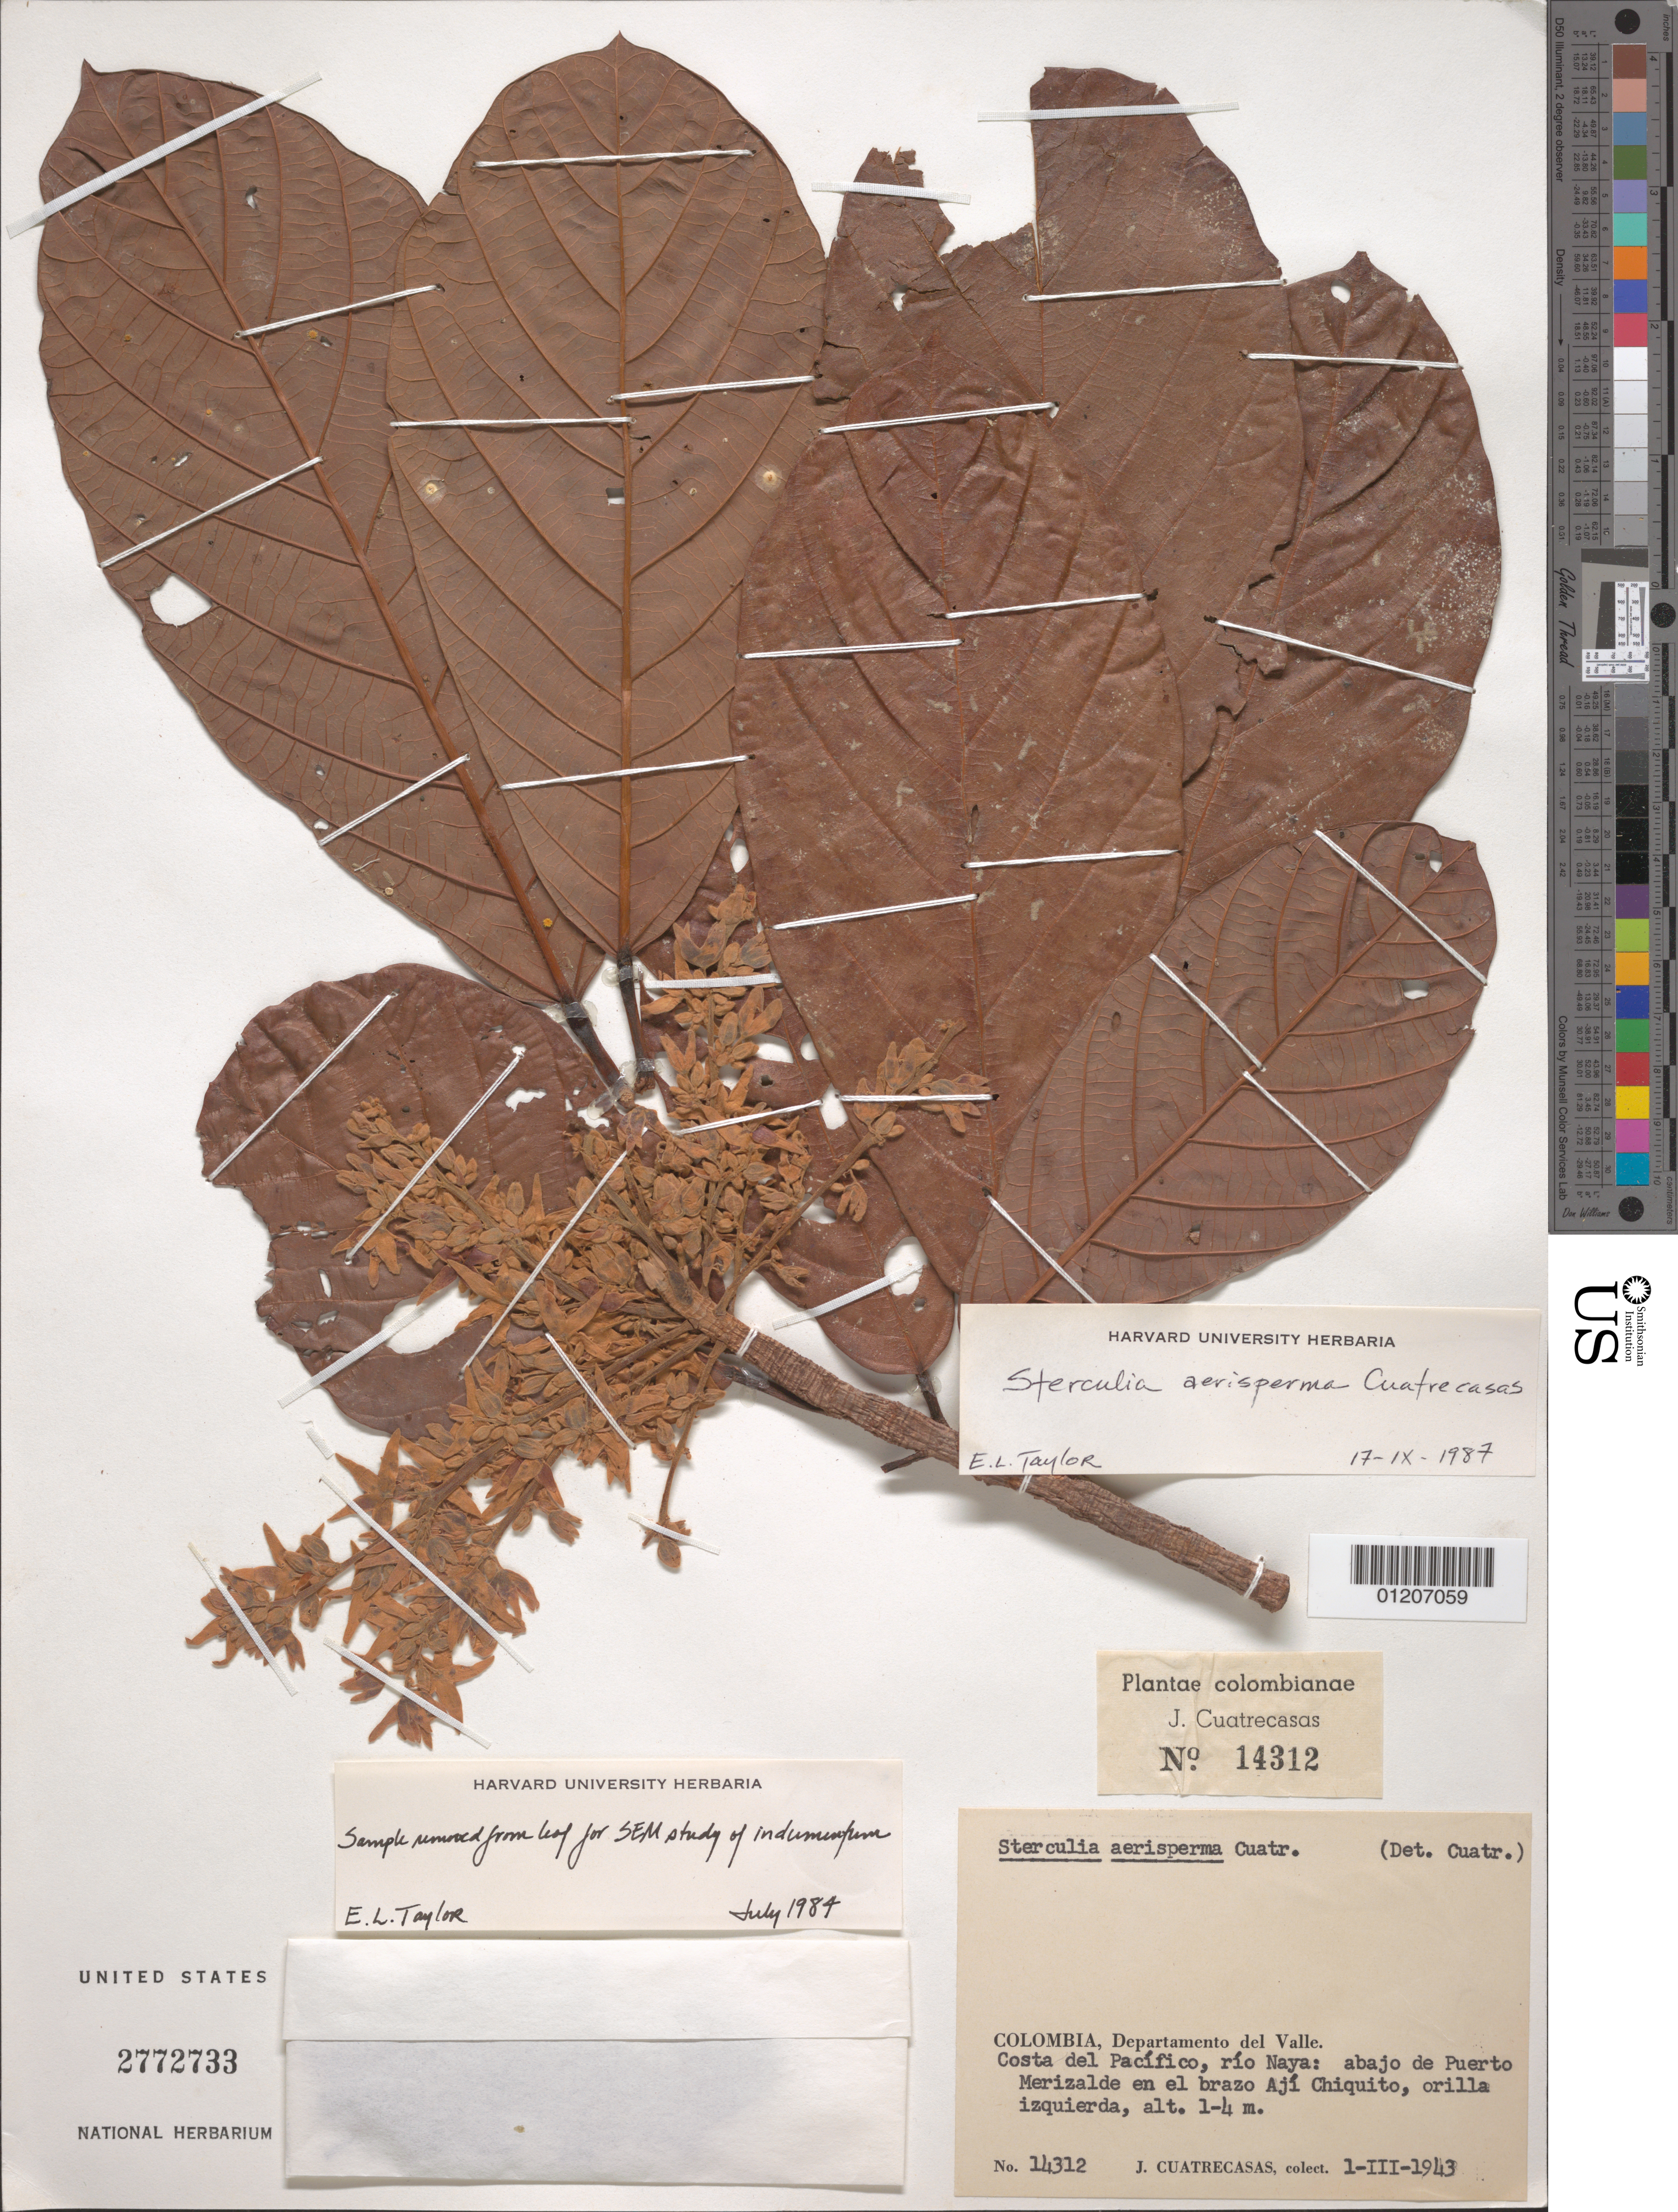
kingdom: Plantae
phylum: Tracheophyta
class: Magnoliopsida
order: Malvales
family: Malvaceae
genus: Sterculia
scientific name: Sterculia aerisperma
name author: Cuatrec.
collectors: J. Cuatrecasas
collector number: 14312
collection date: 1943-03-01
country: Colombia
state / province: Valle del Cauca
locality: Departamento del Valle. Costa del Pacífico, río Naya: abajo de Puerto Merizalde en el brazo Ají Chiquito, orilla izquierda.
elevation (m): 1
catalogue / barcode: US 2772733